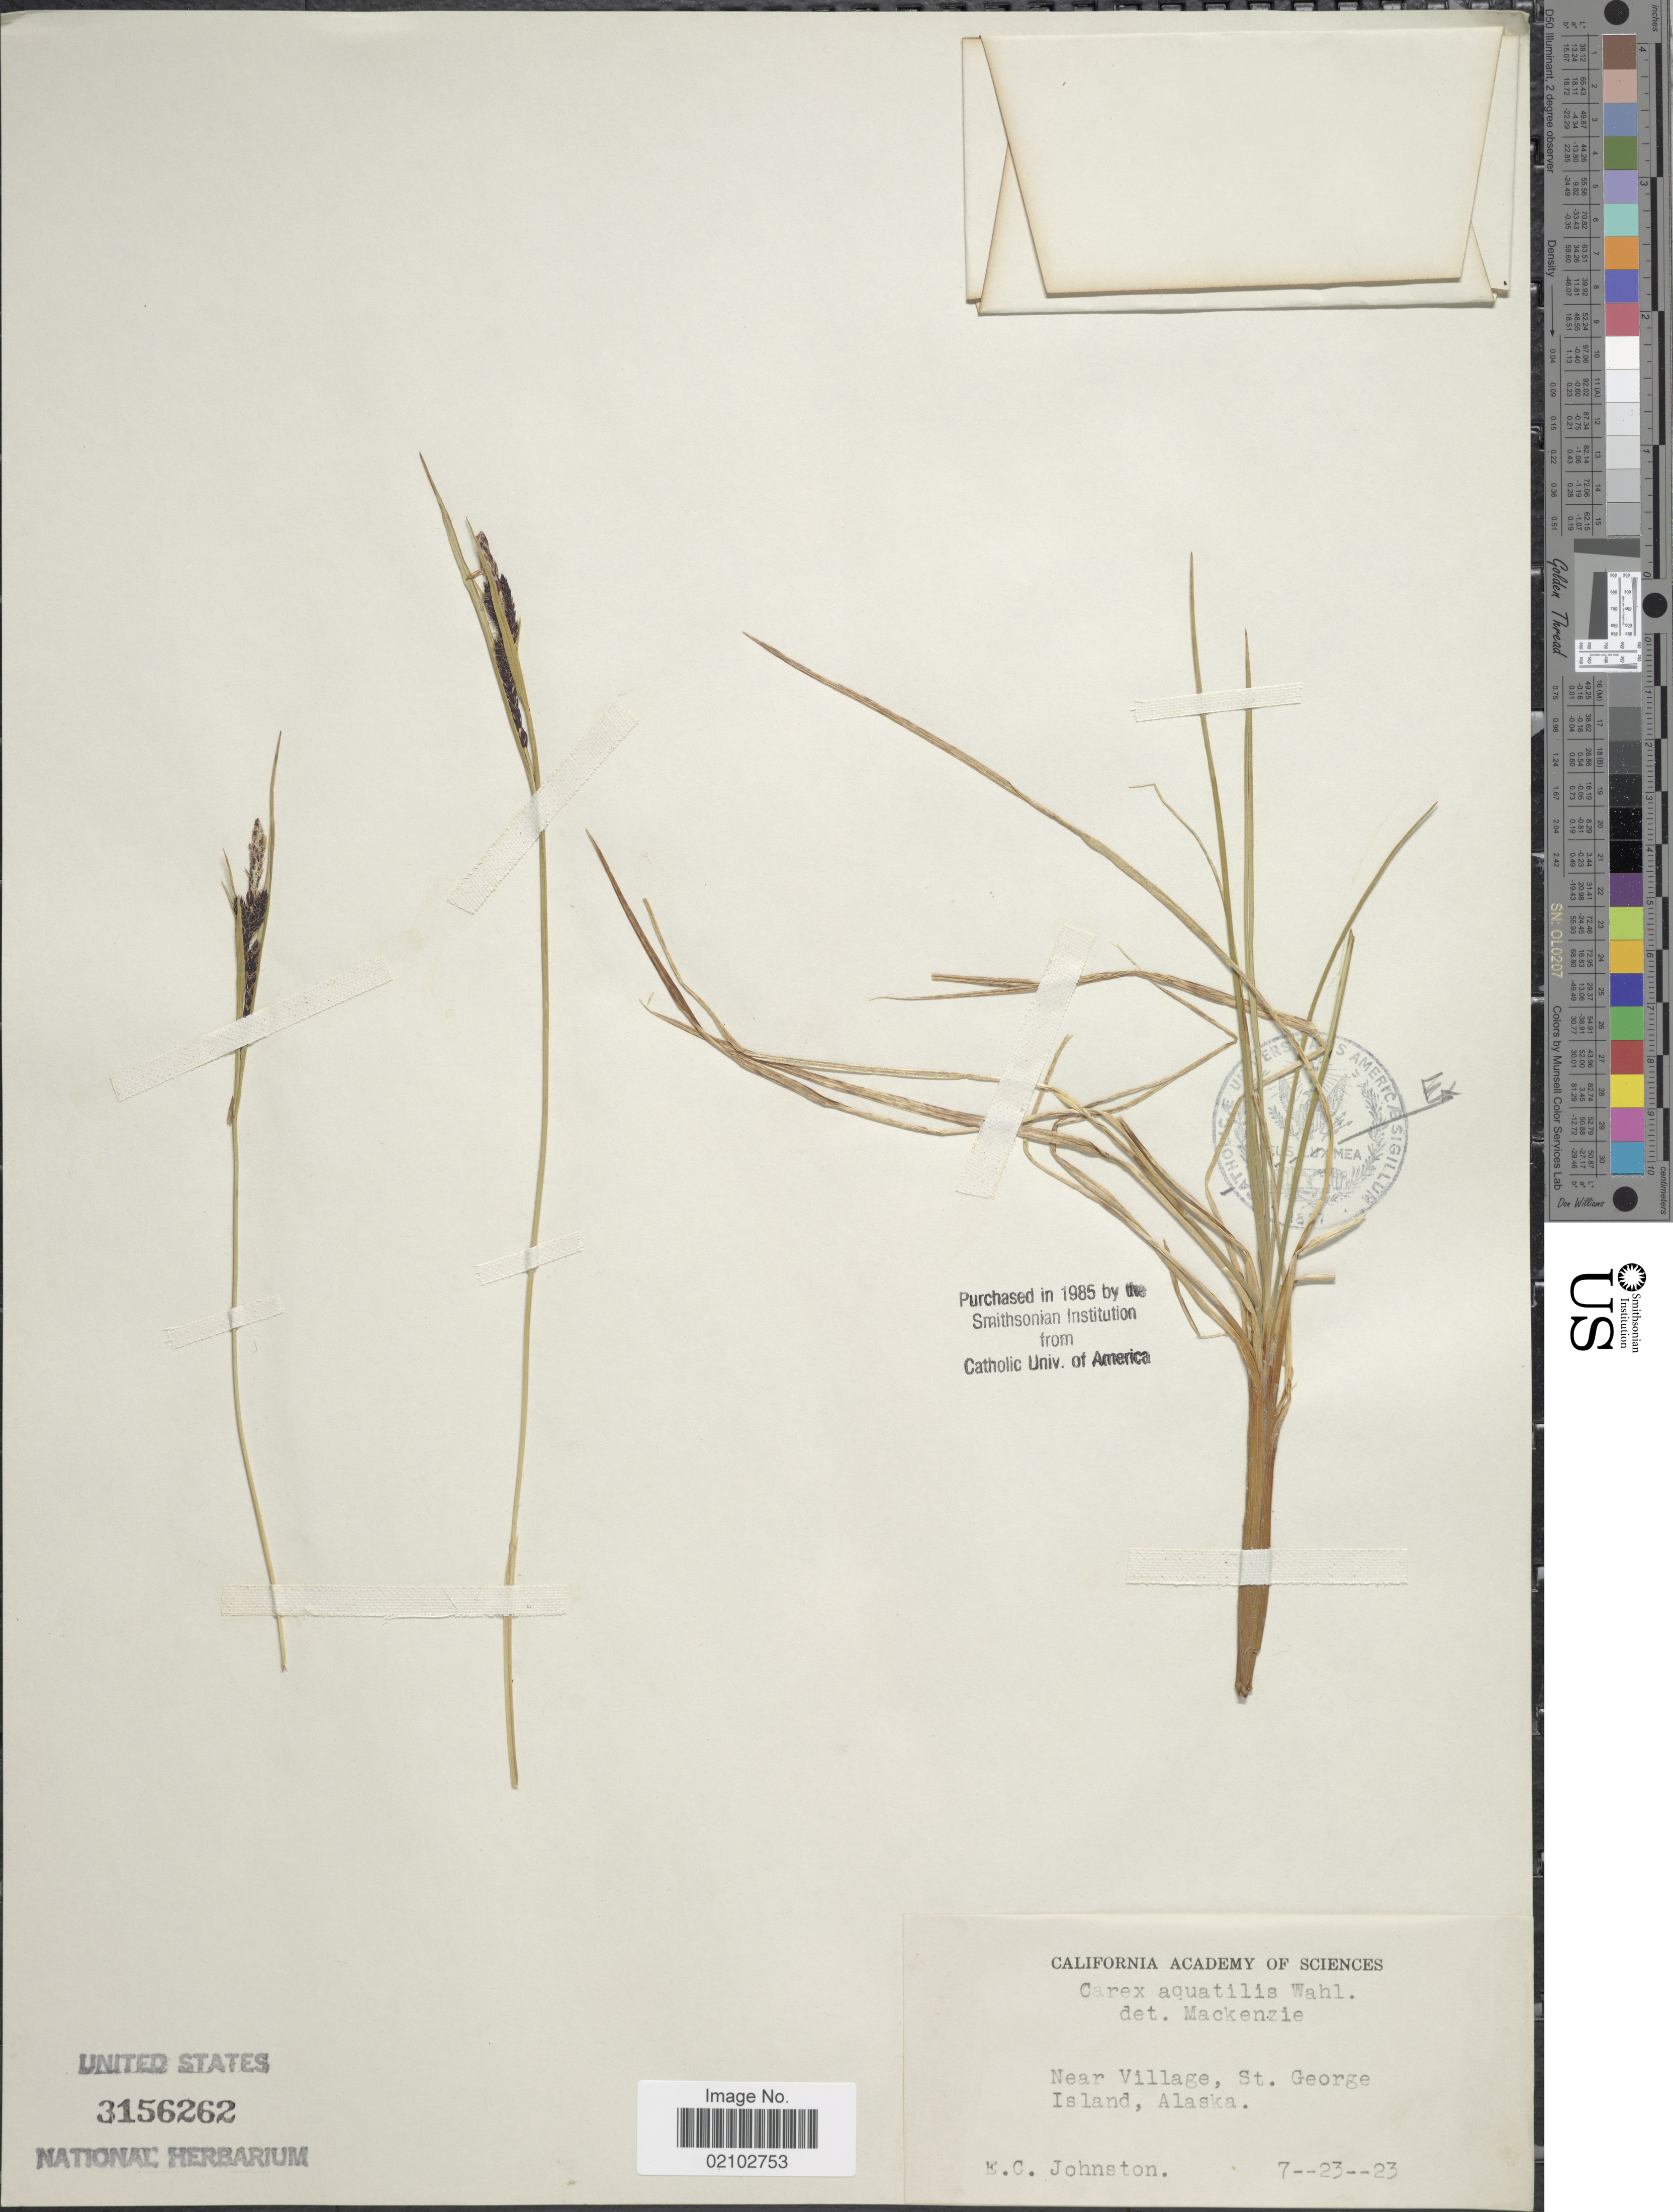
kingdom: Plantae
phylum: Tracheophyta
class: Liliopsida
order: Poales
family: Cyperaceae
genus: Carex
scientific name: Carex aquatilis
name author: Wahlenb.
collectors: E. C. Johnston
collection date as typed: Transcribed d/m/y: 23/7/23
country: United States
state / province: Alaska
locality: Near Village, St. George Island.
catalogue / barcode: US 3156262